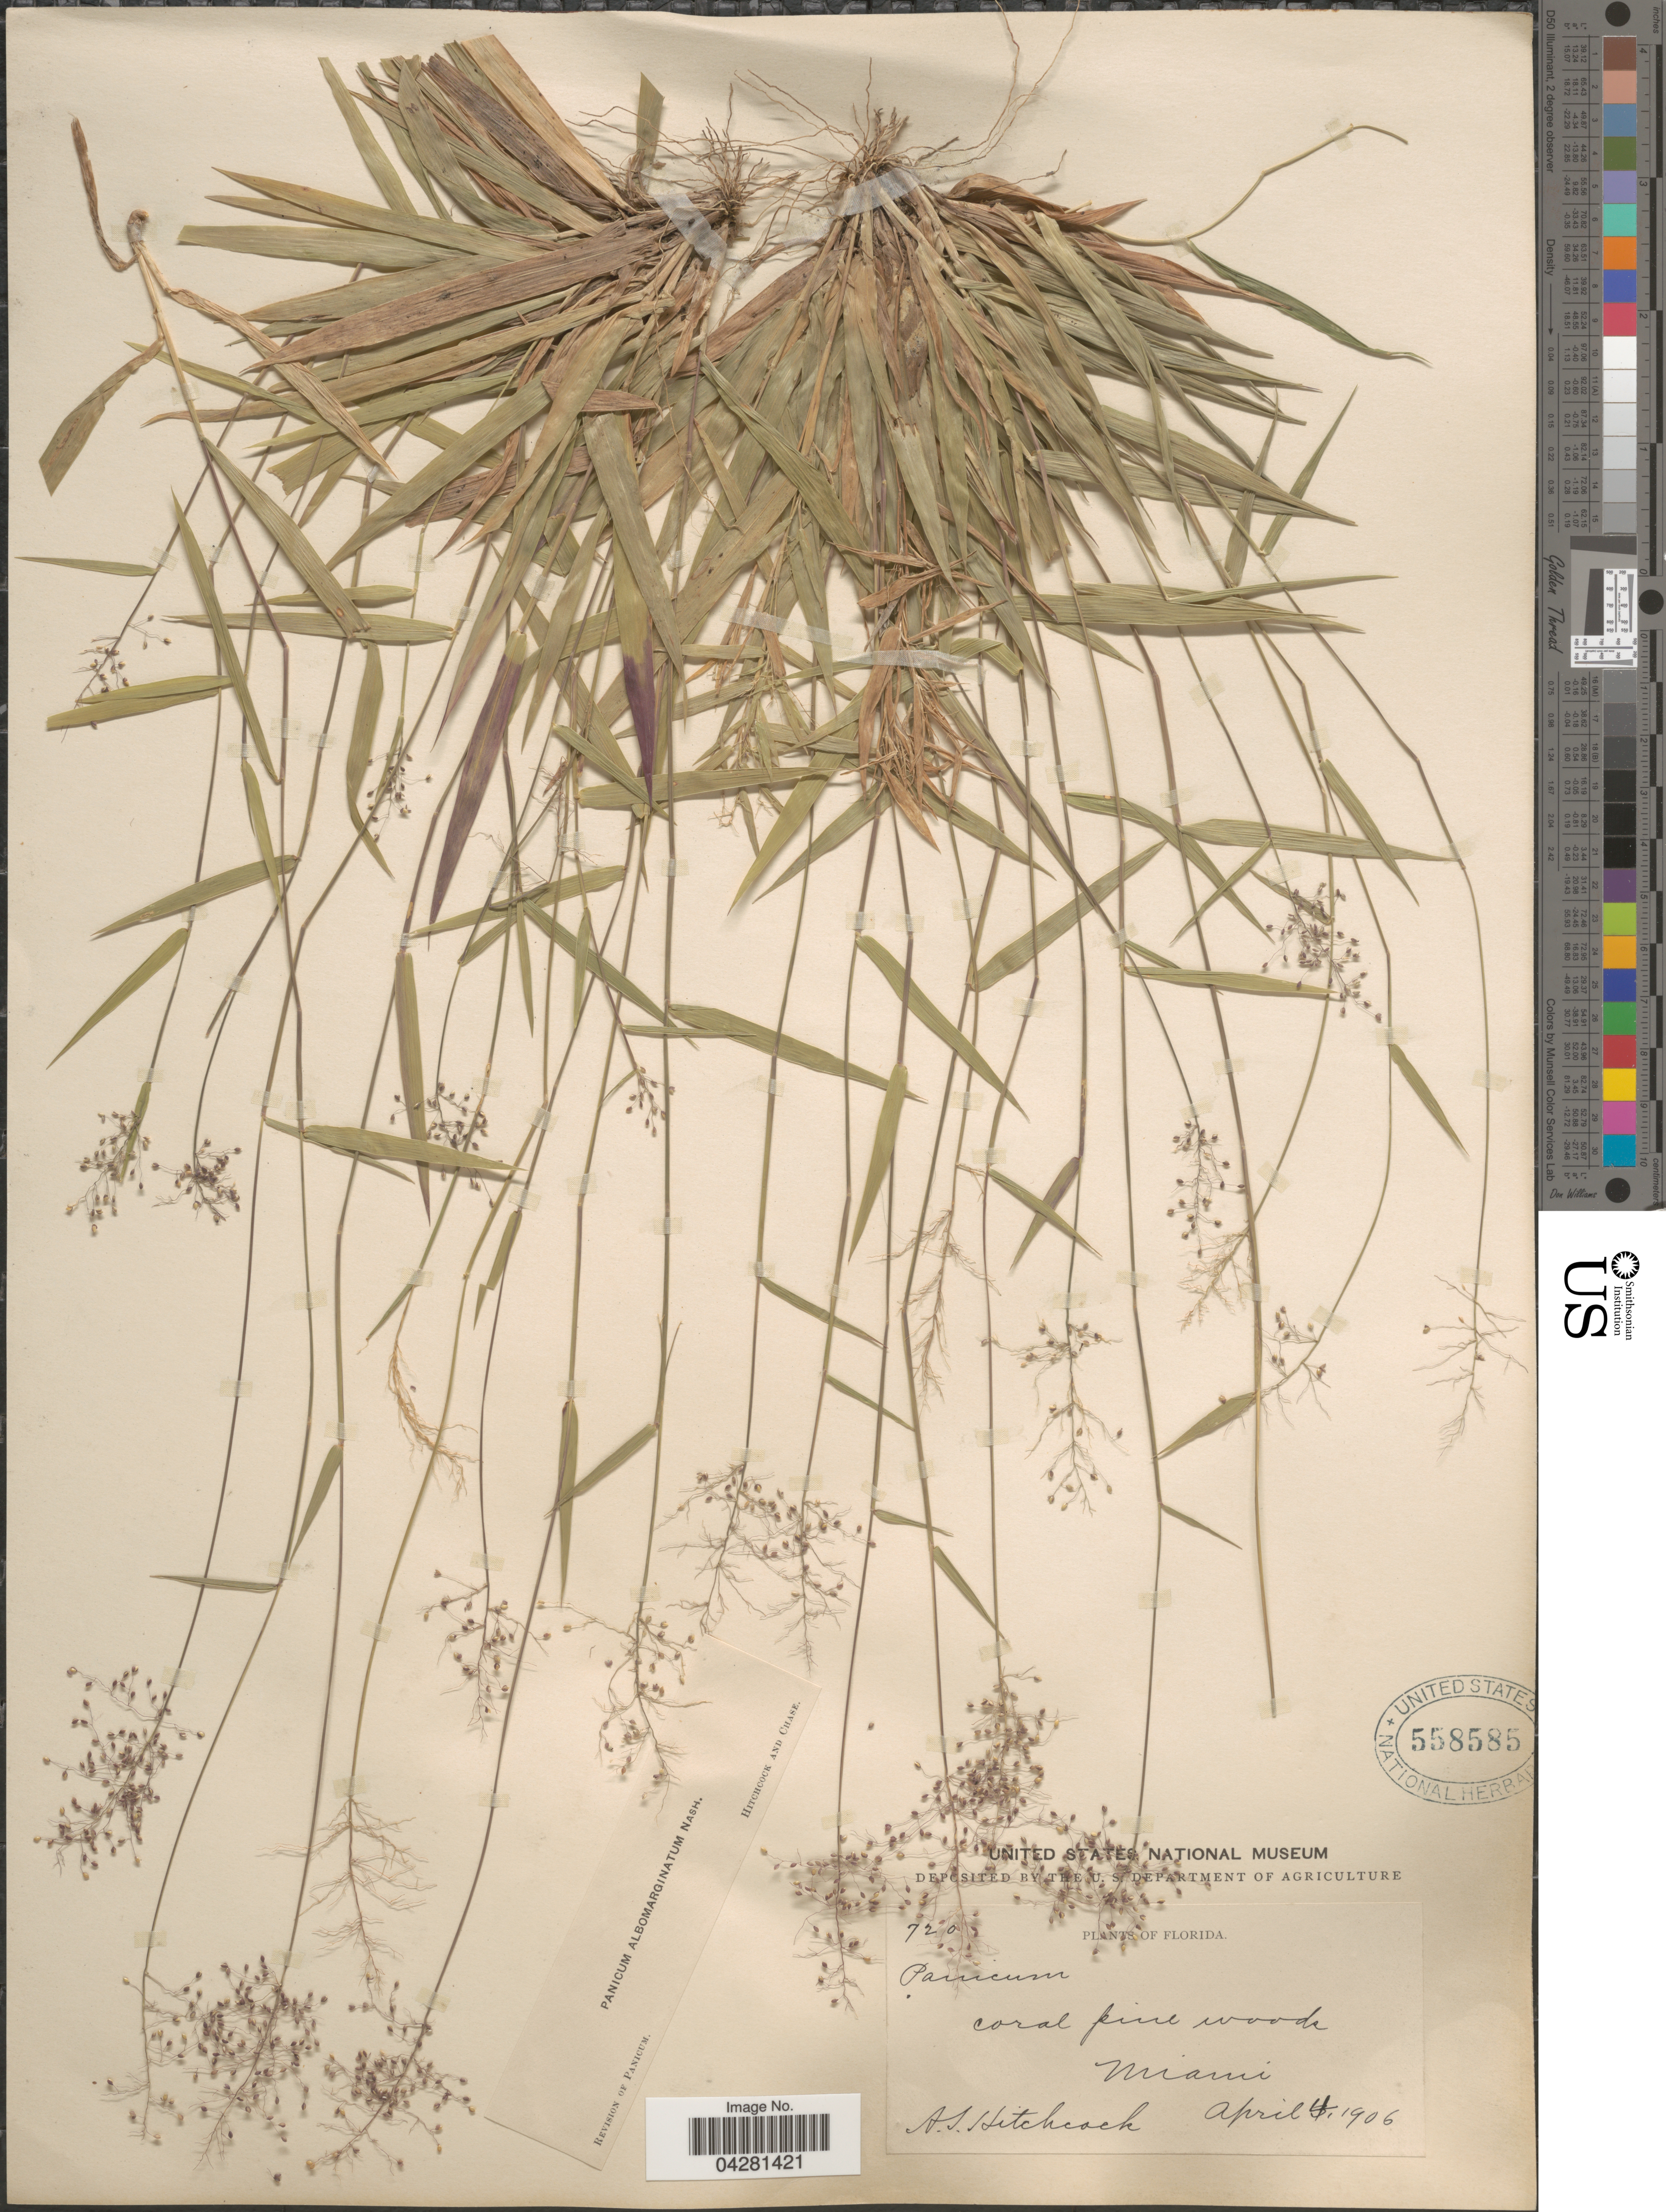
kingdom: Plantae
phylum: Tracheophyta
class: Liliopsida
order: Poales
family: Poaceae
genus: Dichanthelium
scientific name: Dichanthelium dichotomum var. unciphyllum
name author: (Trin.) Davidse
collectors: A. S. Hitchcock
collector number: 720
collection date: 1906-04-04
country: United States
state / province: Florida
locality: Coral pine woods. Miami.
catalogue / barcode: US 558585